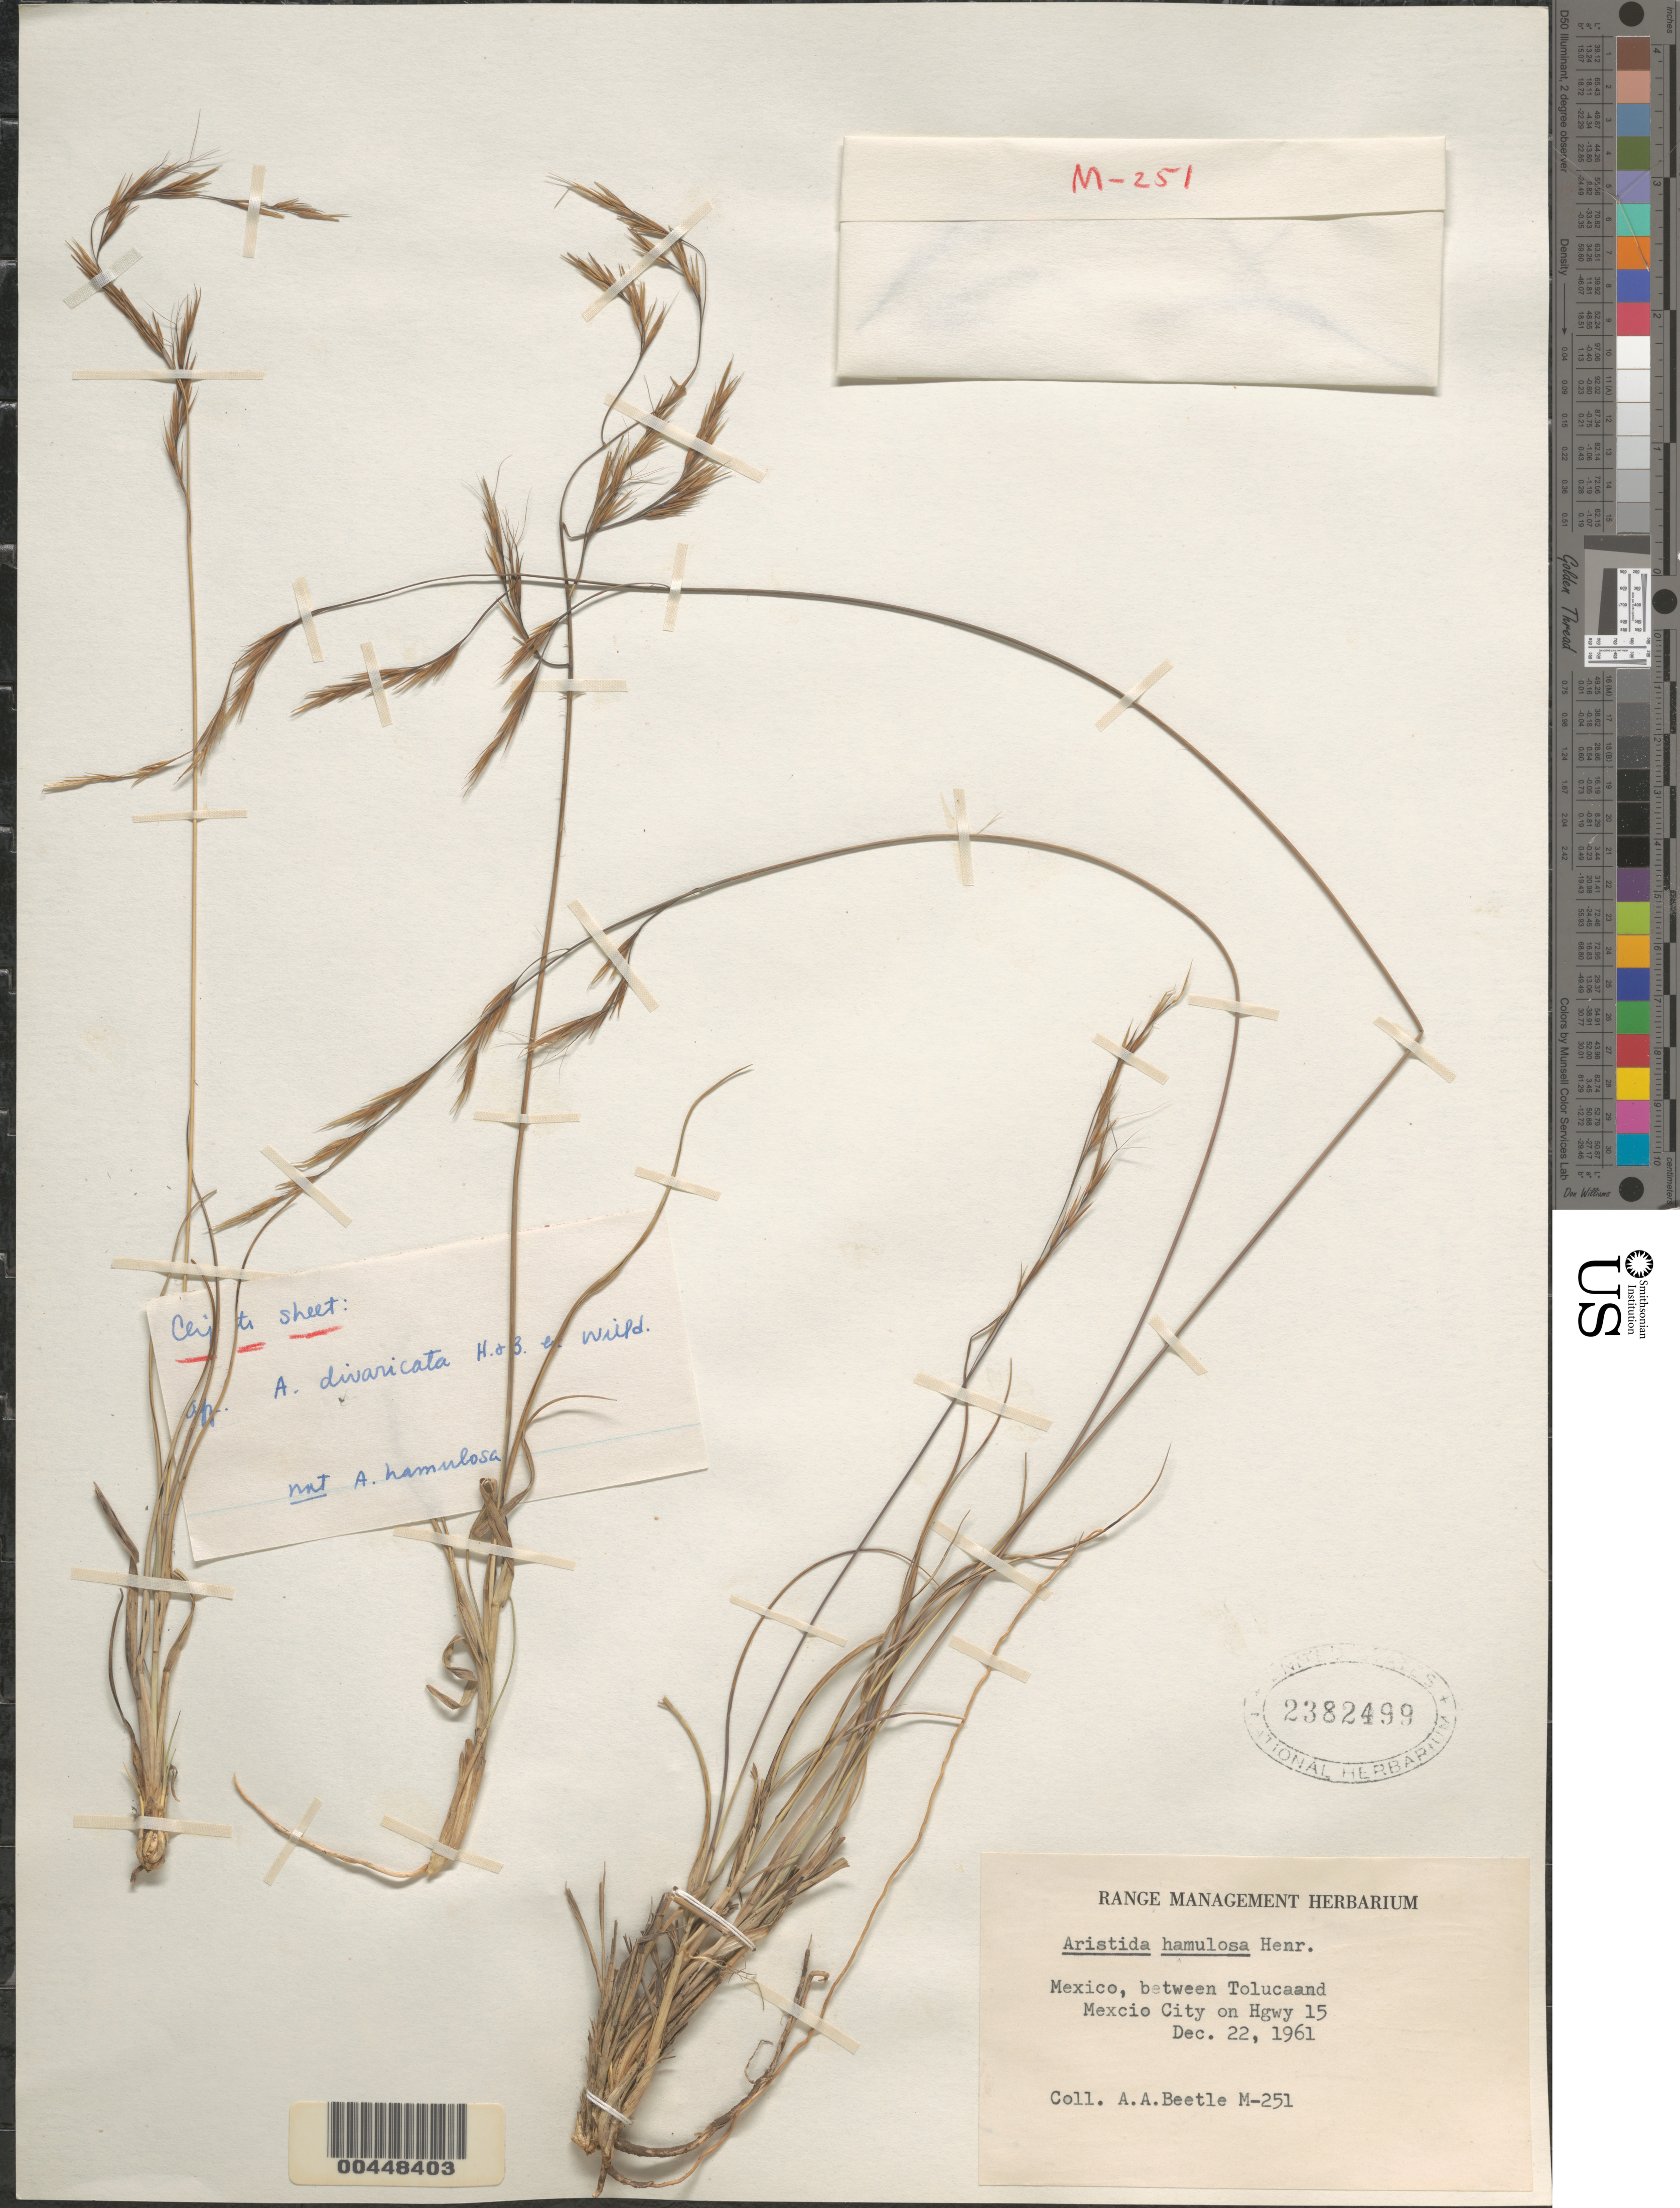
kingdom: Plantae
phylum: Tracheophyta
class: Liliopsida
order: Poales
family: Poaceae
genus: Aristida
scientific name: Aristida divaricata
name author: Humb. & Bonpl. ex Willd.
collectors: A. A. Beetle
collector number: M-251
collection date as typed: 22 Dec 1961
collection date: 1961-12-22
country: Mexico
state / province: México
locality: Between Toluca and Mexico City on hwy 15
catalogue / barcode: US 2382499